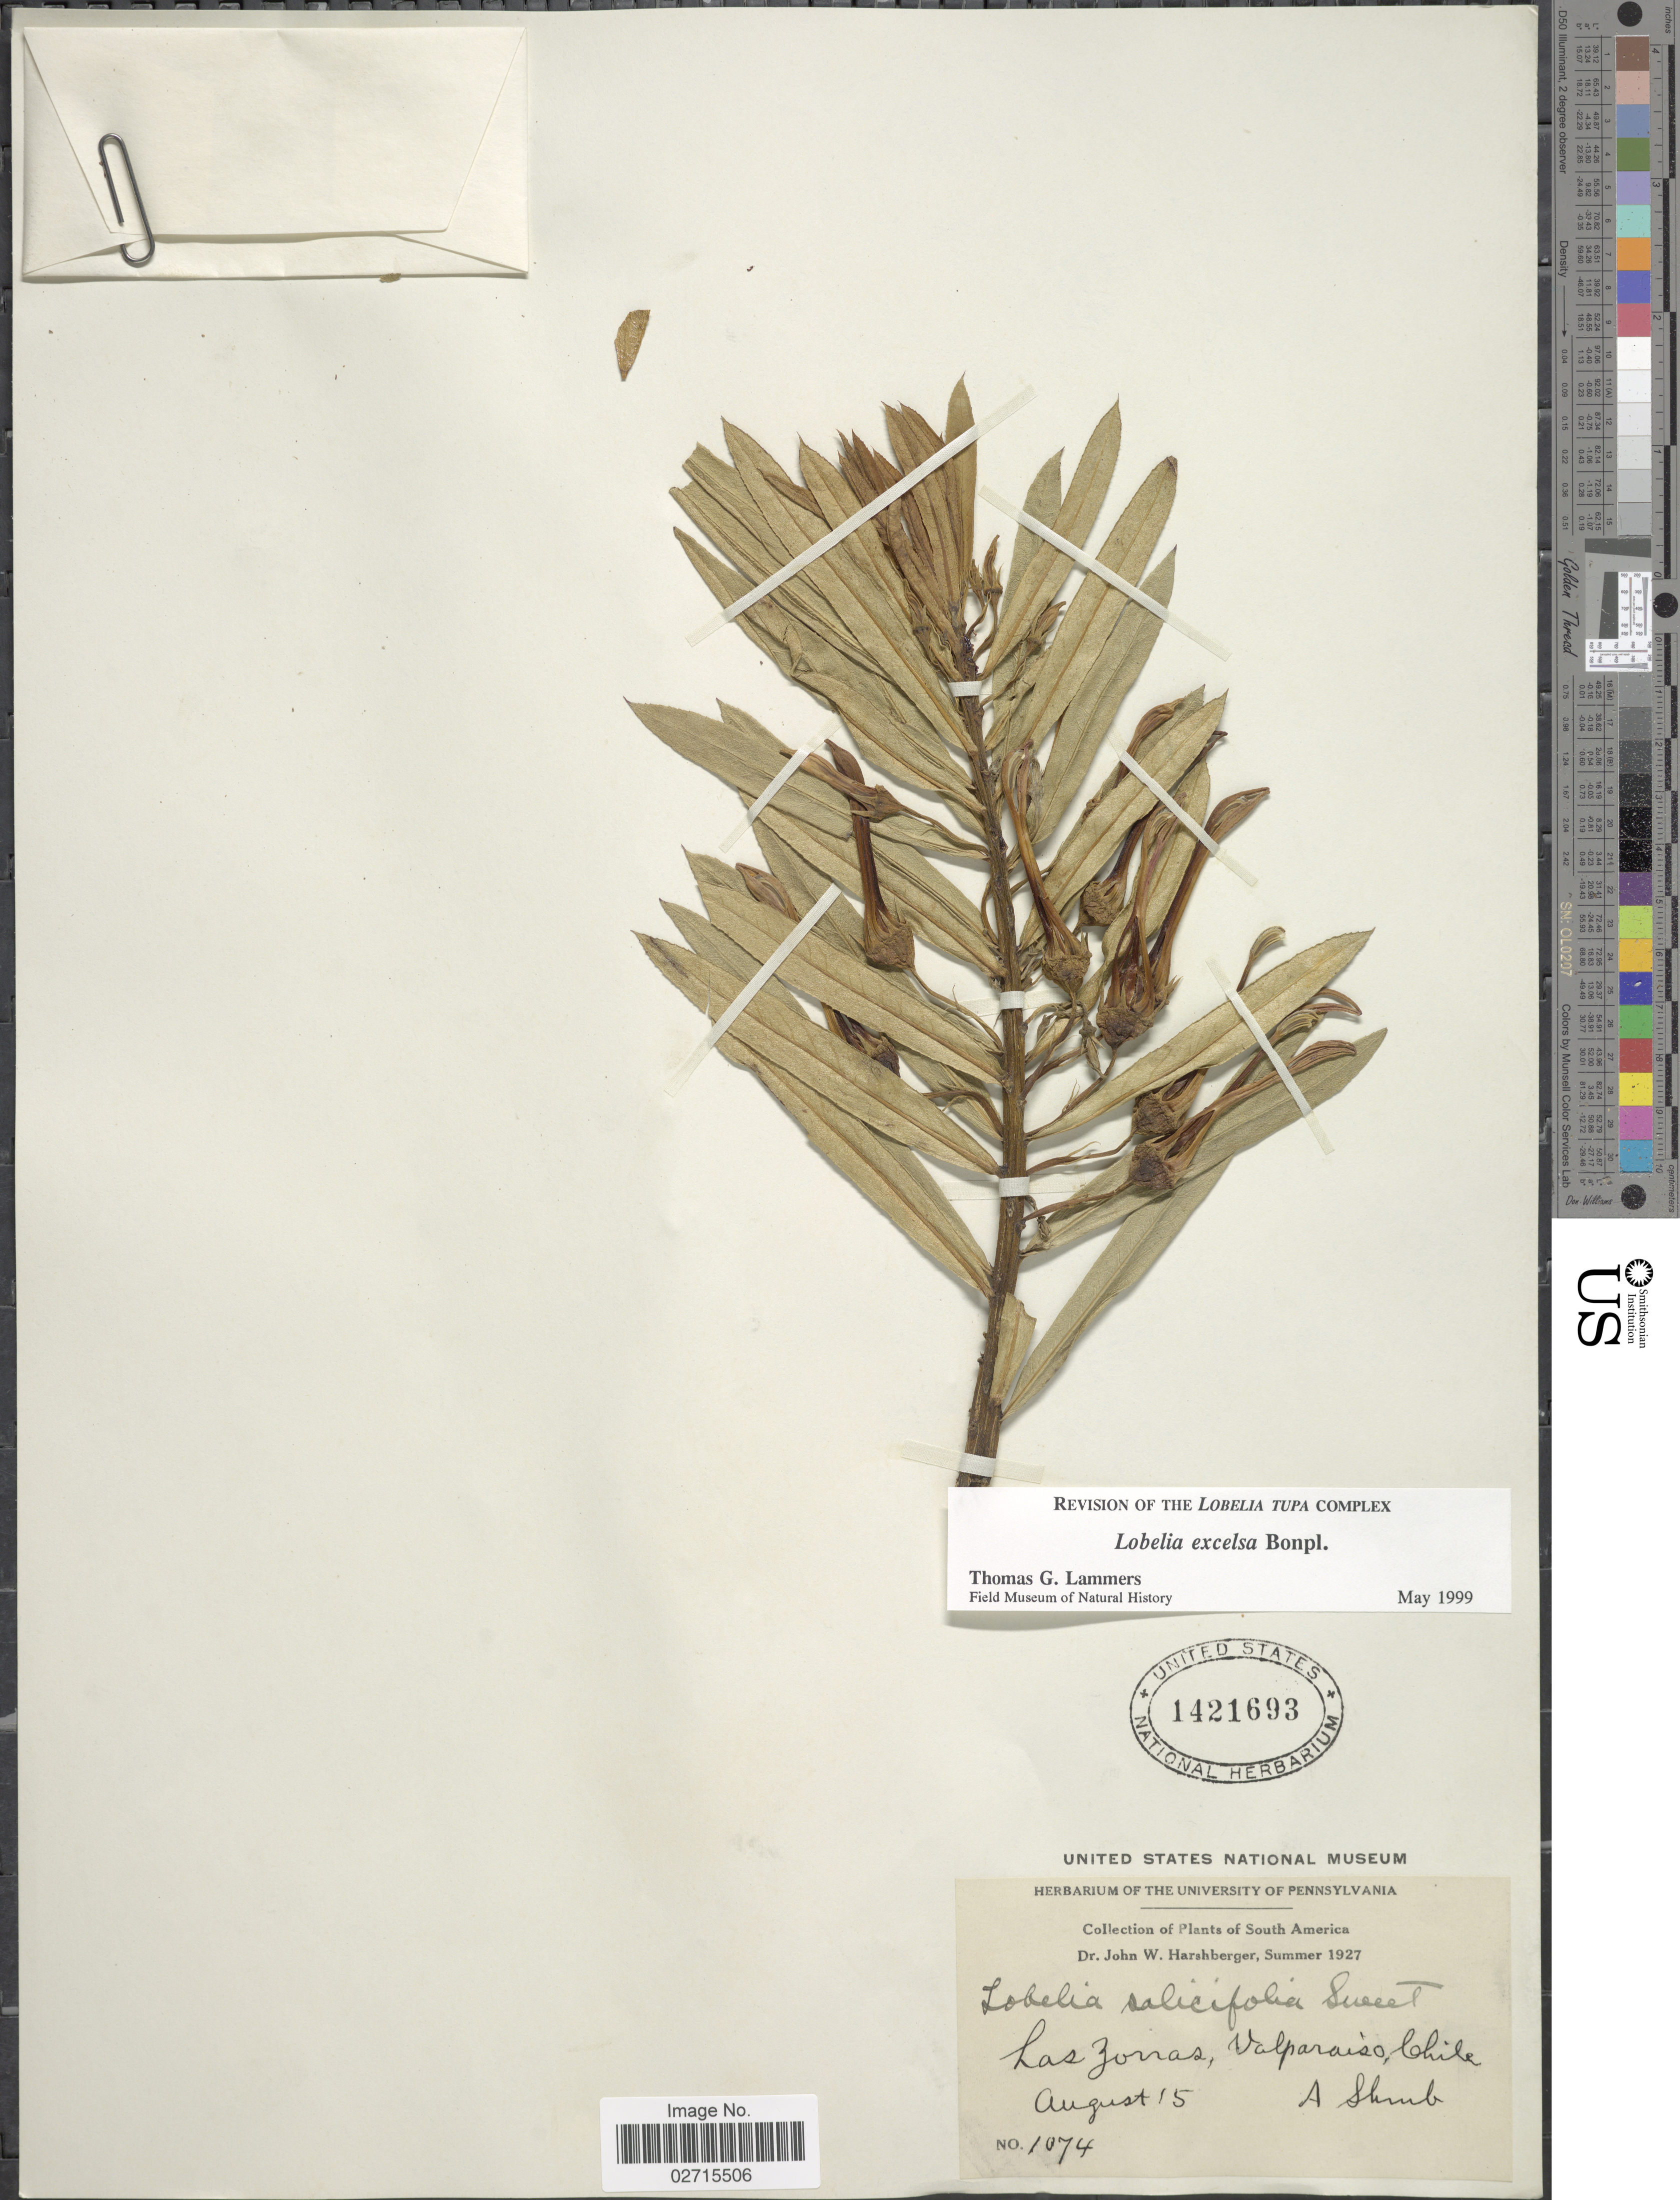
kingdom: Plantae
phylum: Tracheophyta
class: Magnoliopsida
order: Asterales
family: Campanulaceae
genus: Lobelia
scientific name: Lobelia excelsa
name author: L.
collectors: J. W. Harshberger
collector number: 1074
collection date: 1927-08-15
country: Chile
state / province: Valparaíso (V)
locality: Las Zonas.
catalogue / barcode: US 1421693